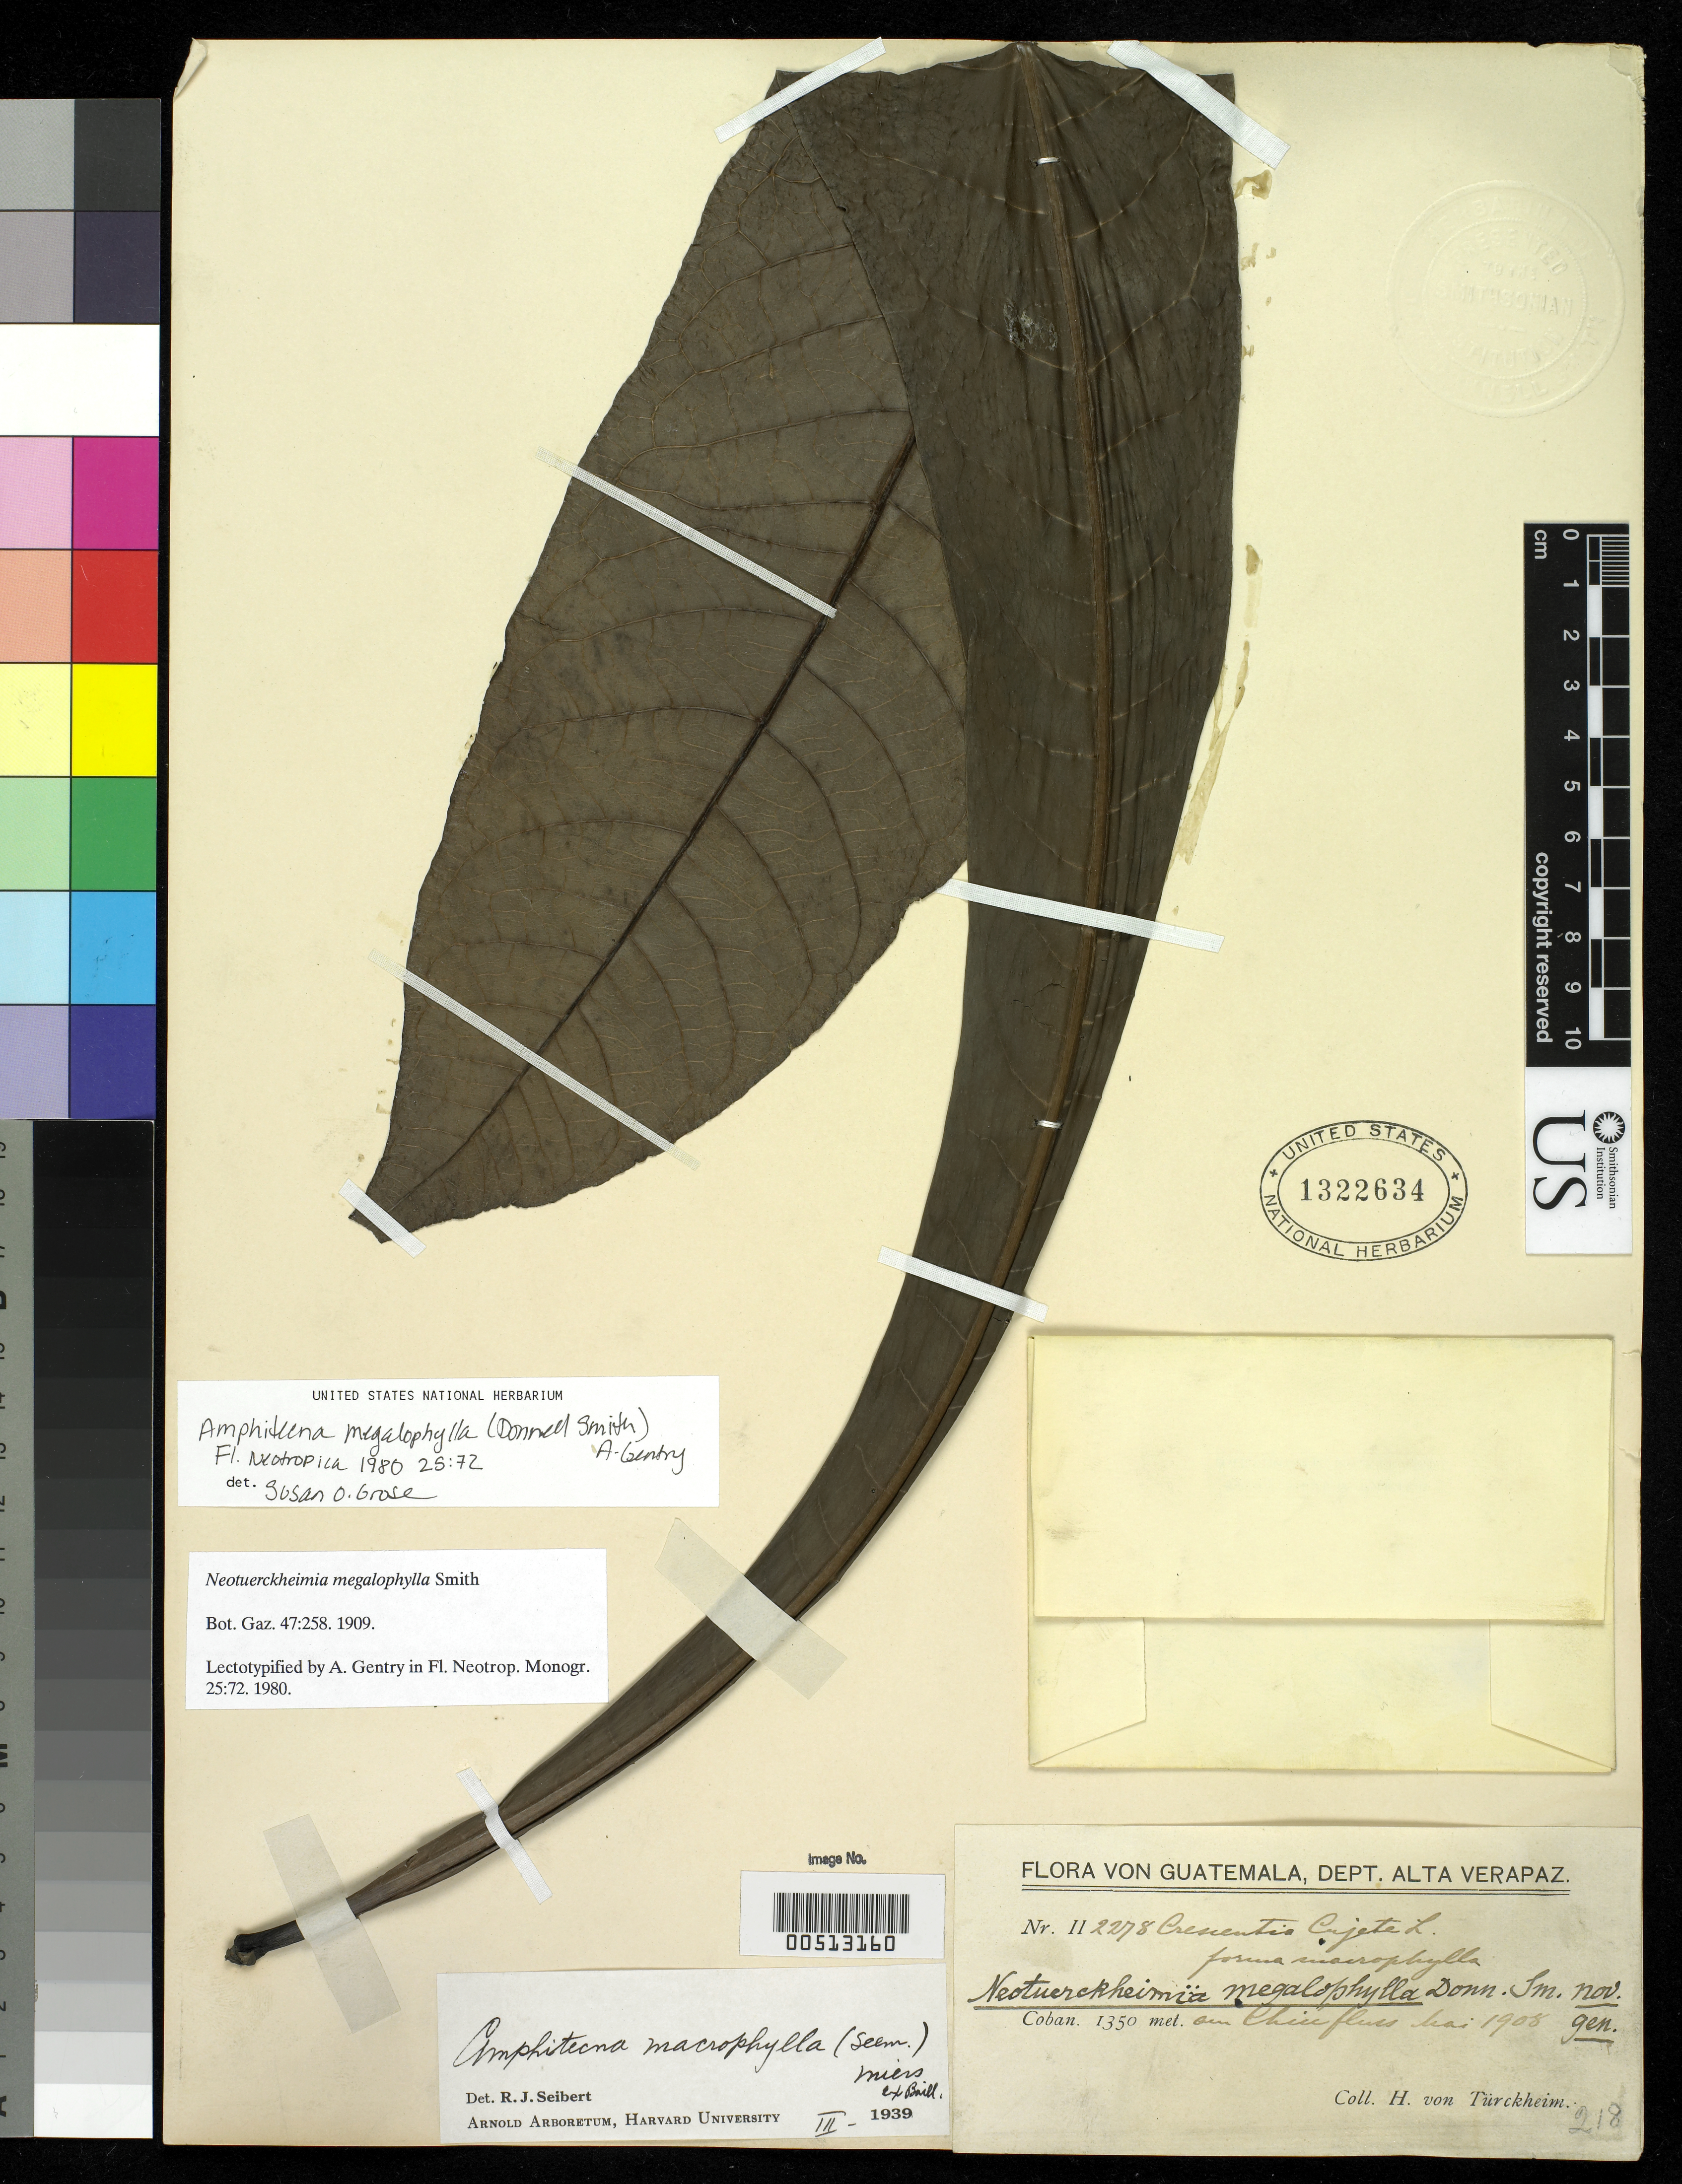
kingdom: Plantae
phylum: Tracheophyta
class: Magnoliopsida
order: Lamiales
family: Bignoniaceae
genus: Neotuerckheimia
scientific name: Neotuerckheimia megalophylla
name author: Donn. Sm.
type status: Isosyntype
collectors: H. von Türckheim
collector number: II 2278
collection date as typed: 1908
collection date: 1908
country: Guatemala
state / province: Alta Verapaz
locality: Cobán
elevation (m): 1350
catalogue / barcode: US 1322634